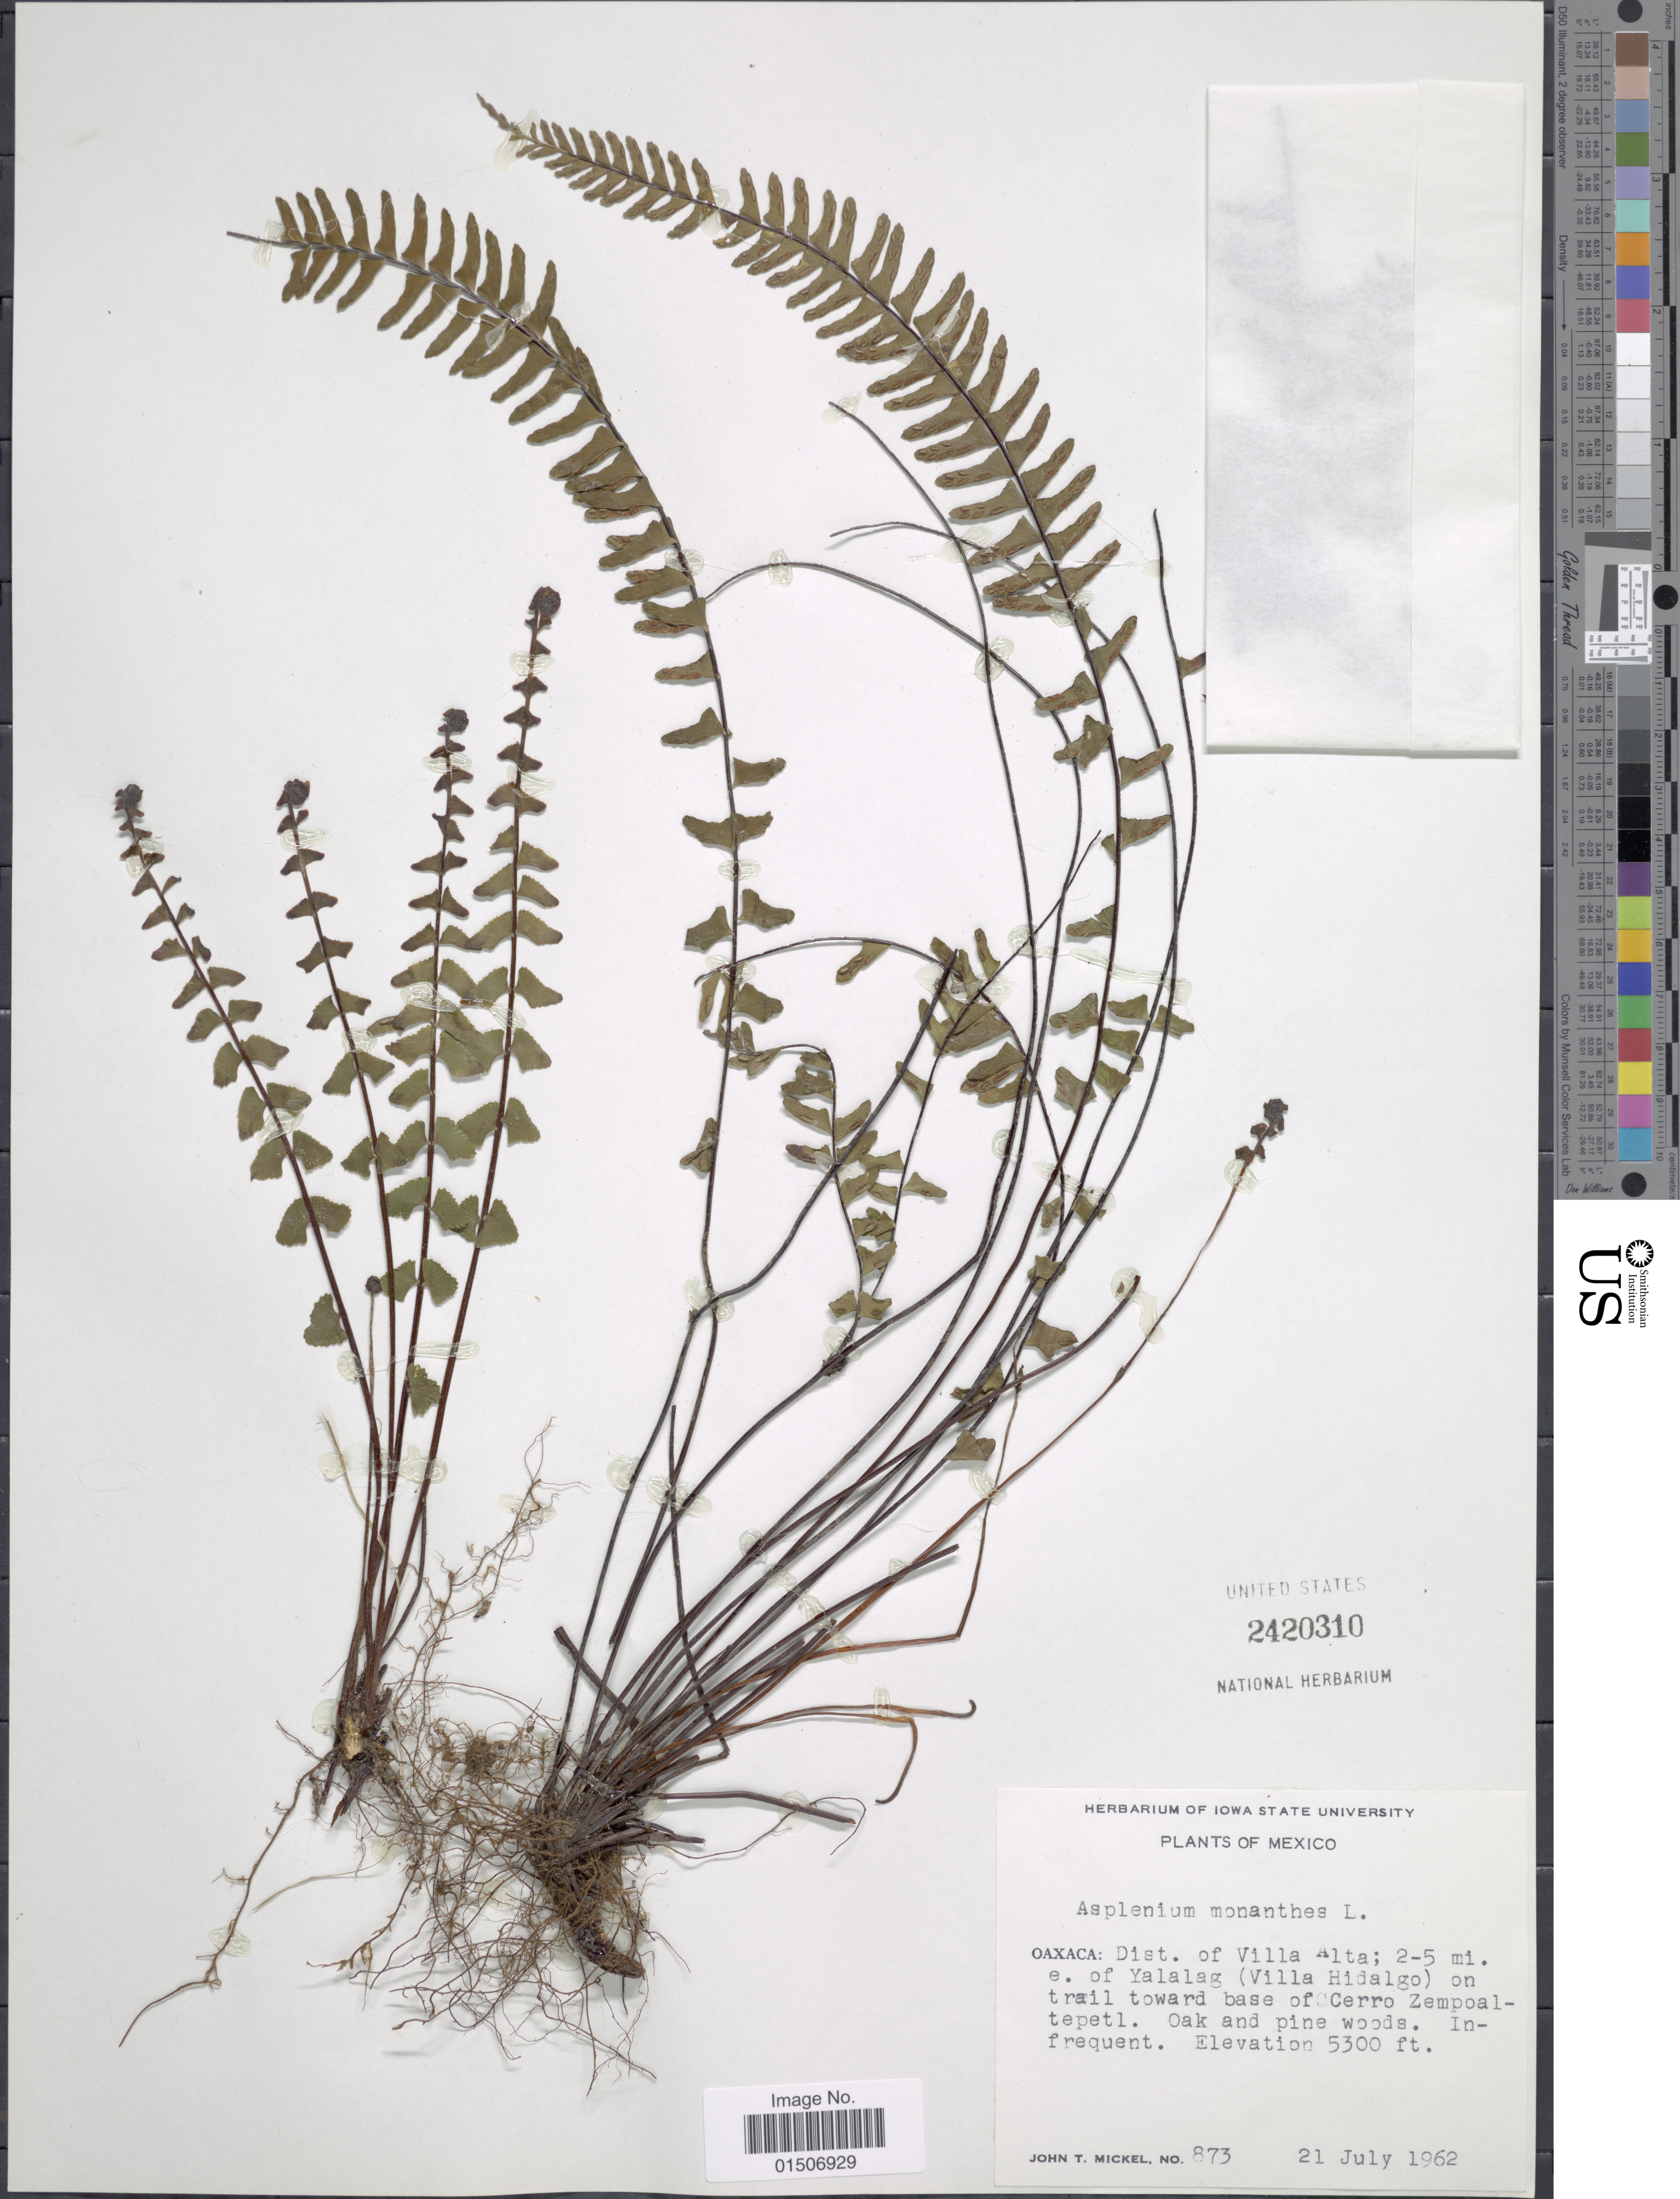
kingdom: Plantae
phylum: Tracheophyta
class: Polypodiopsida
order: Polypodiales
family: Aspleniaceae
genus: Asplenium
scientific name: Asplenium monanthes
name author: L.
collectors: J. T. Mickel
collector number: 873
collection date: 1962-07-21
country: Mexico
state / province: Oaxaca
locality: Dist of Villa Alta; 2-5 mi. e. of Yalalag (Villa Hidalgo) on trail toward base of Cerro Zempoaltepetl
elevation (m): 1615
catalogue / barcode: US 2420310